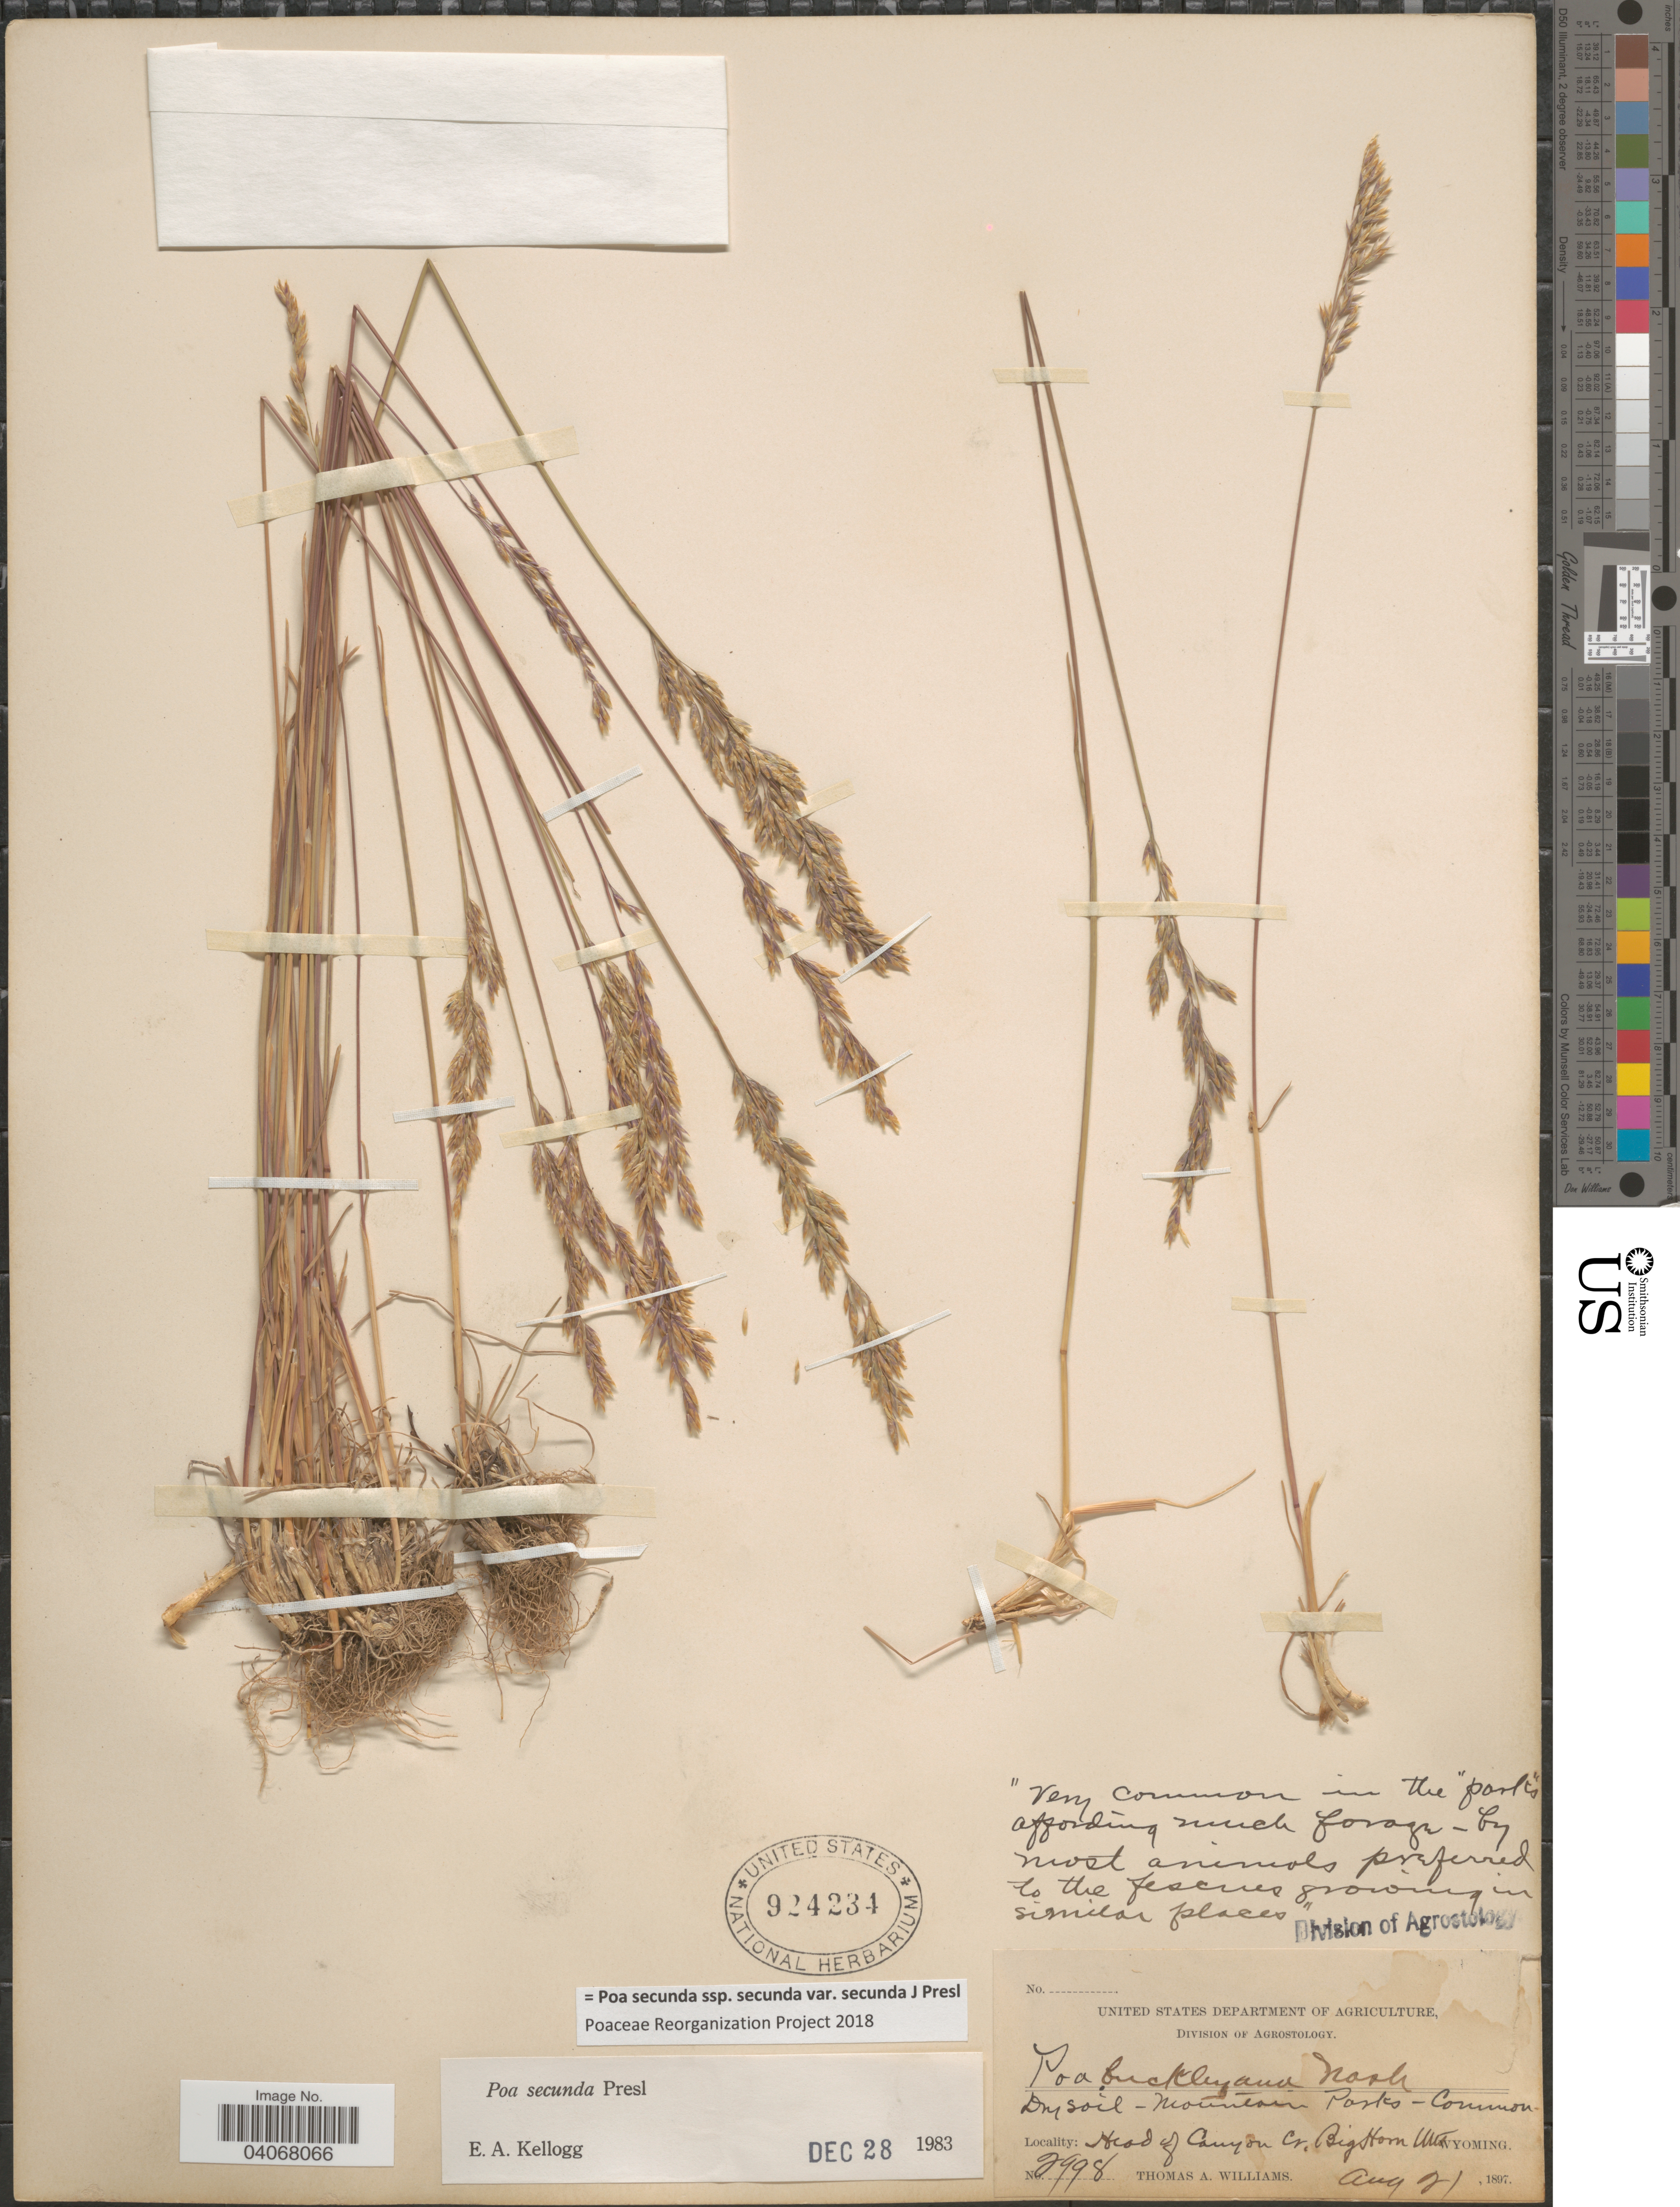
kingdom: Plantae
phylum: Tracheophyta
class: Liliopsida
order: Poales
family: Poaceae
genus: Poa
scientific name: Poa secunda subsp. secunda var. secunda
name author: J. Presl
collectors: T. A. Williams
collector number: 2998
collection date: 1897-08-21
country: United States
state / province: Wyoming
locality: Head of Canyon Cr. Big Horn Mts. Mountain Parks.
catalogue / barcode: US 924234